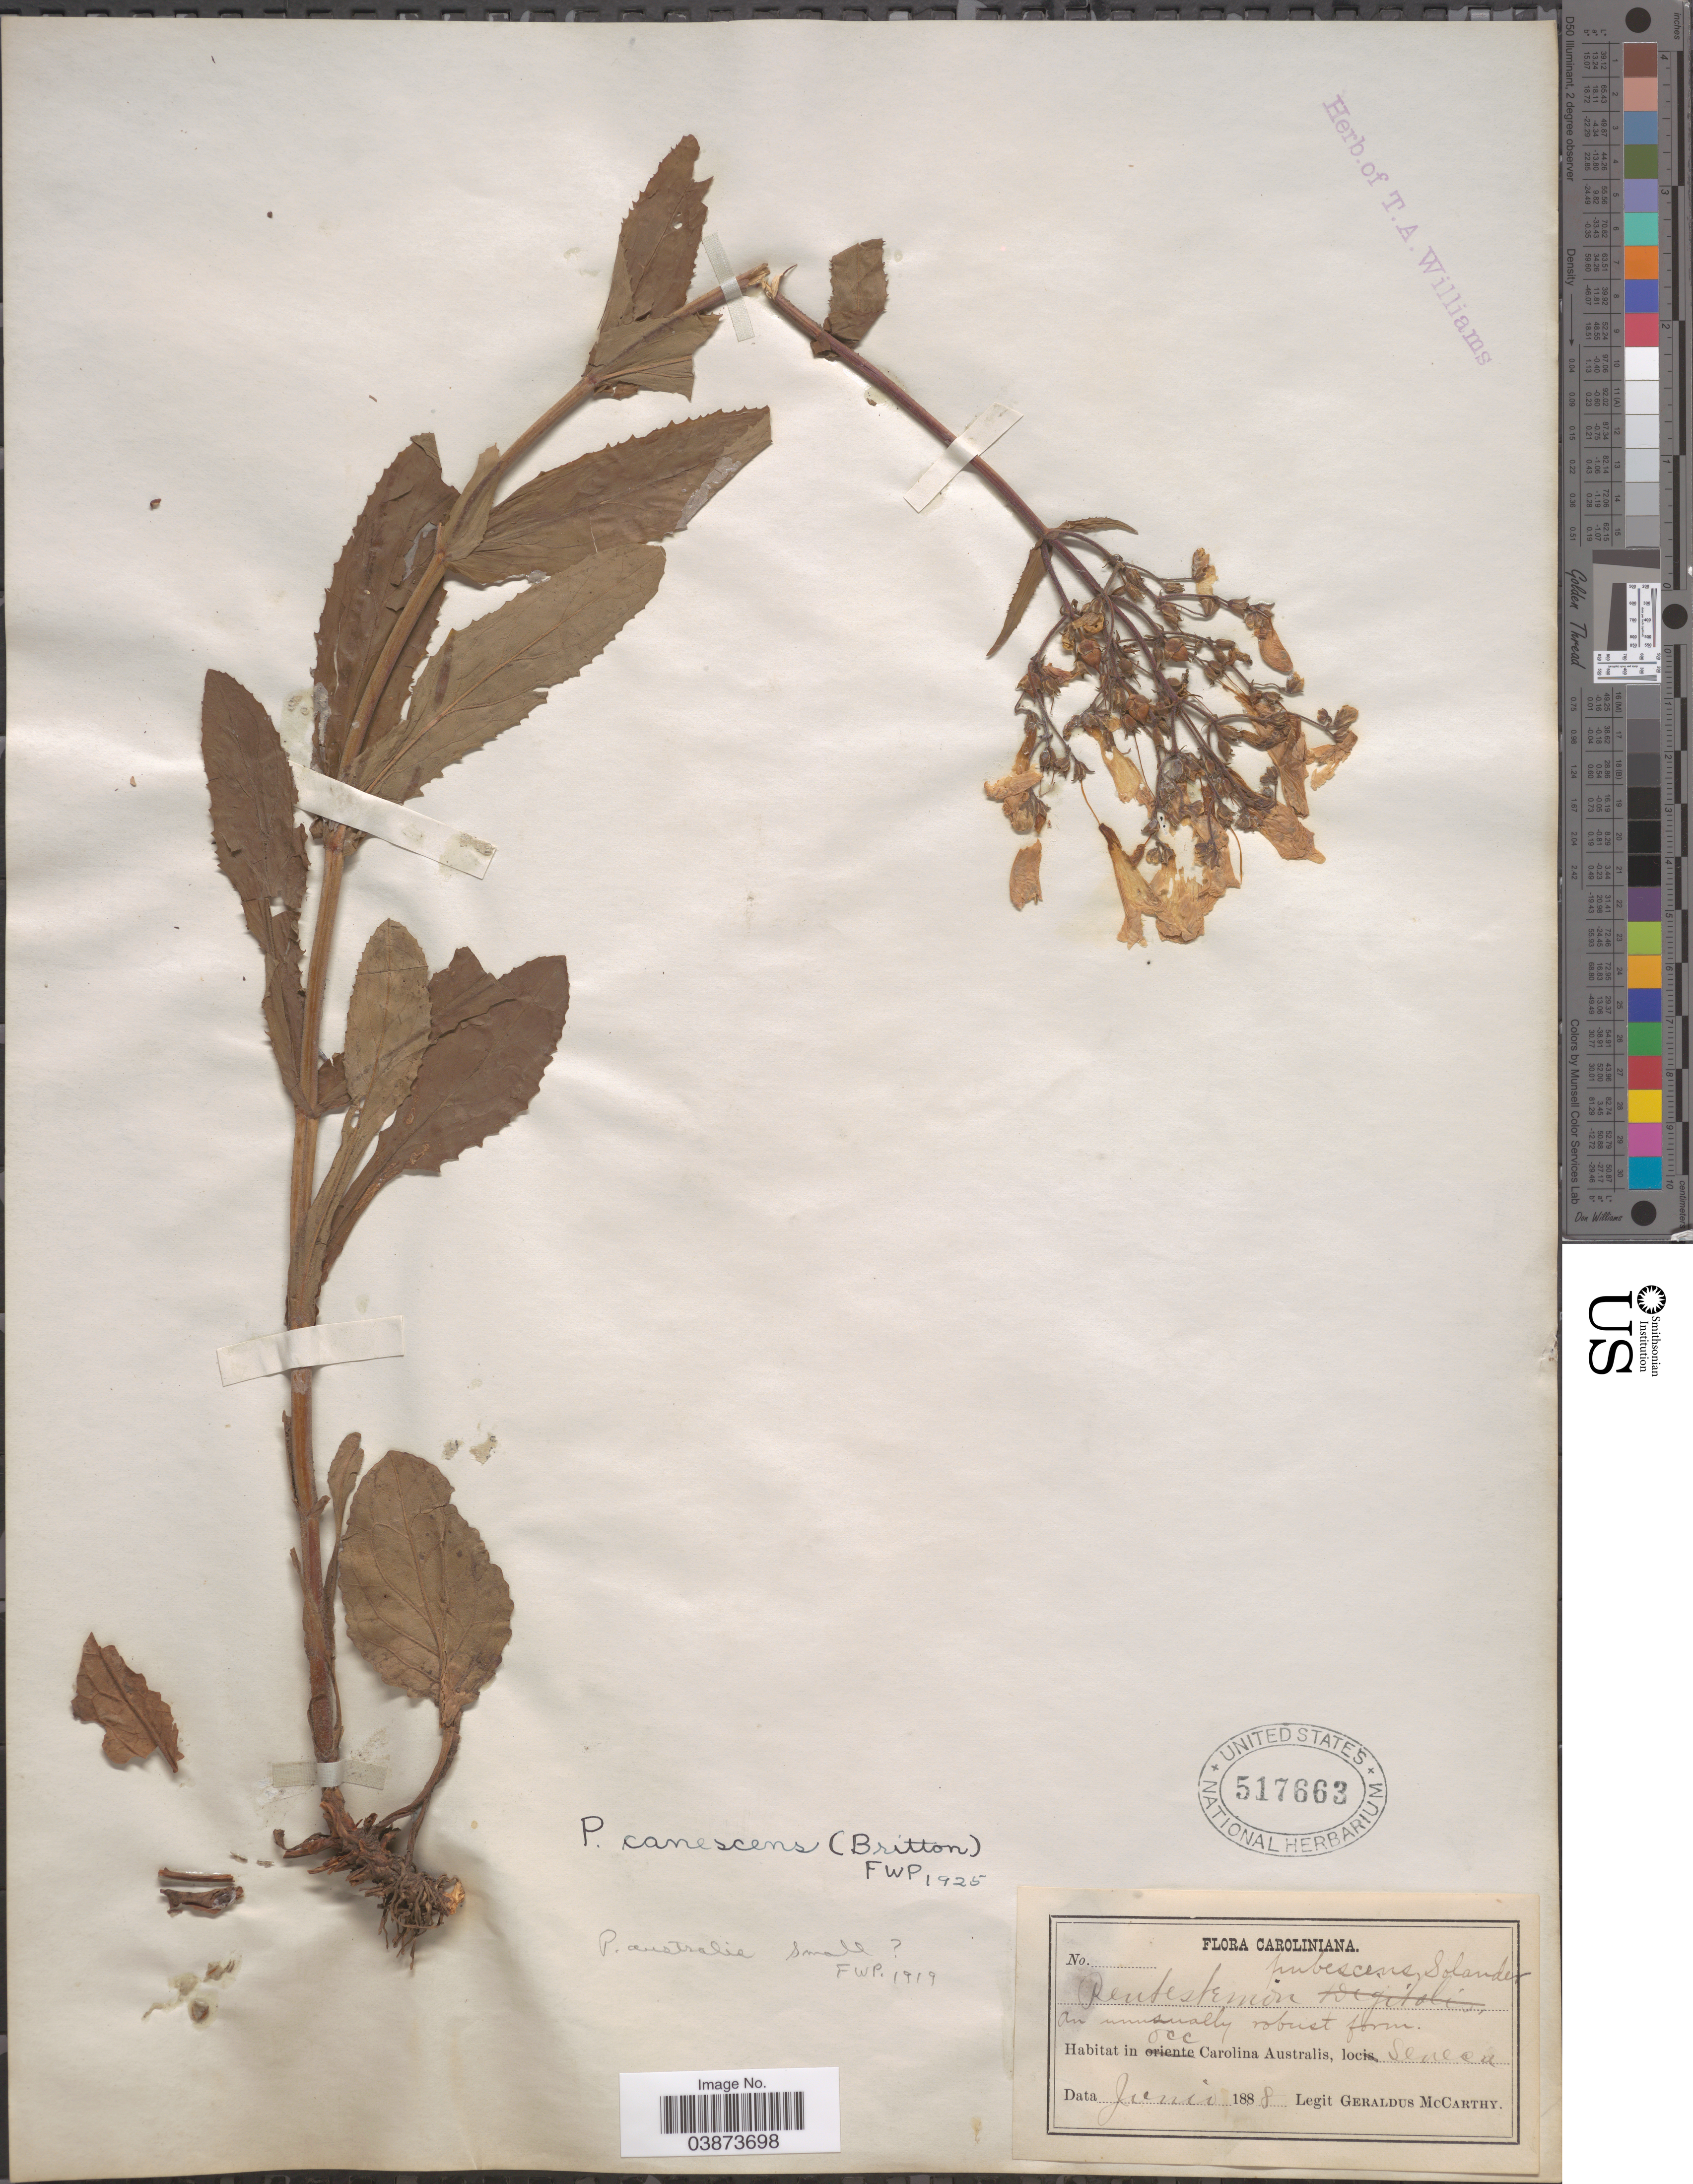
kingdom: Plantae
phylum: Tracheophyta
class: Magnoliopsida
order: Lamiales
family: Plantaginaceae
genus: Penstemon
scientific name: Penstemon canescens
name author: L.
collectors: M. McCarthy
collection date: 1888-06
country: United States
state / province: South Carolina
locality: In occ Carolina Australis, Seneca.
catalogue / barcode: US 517663